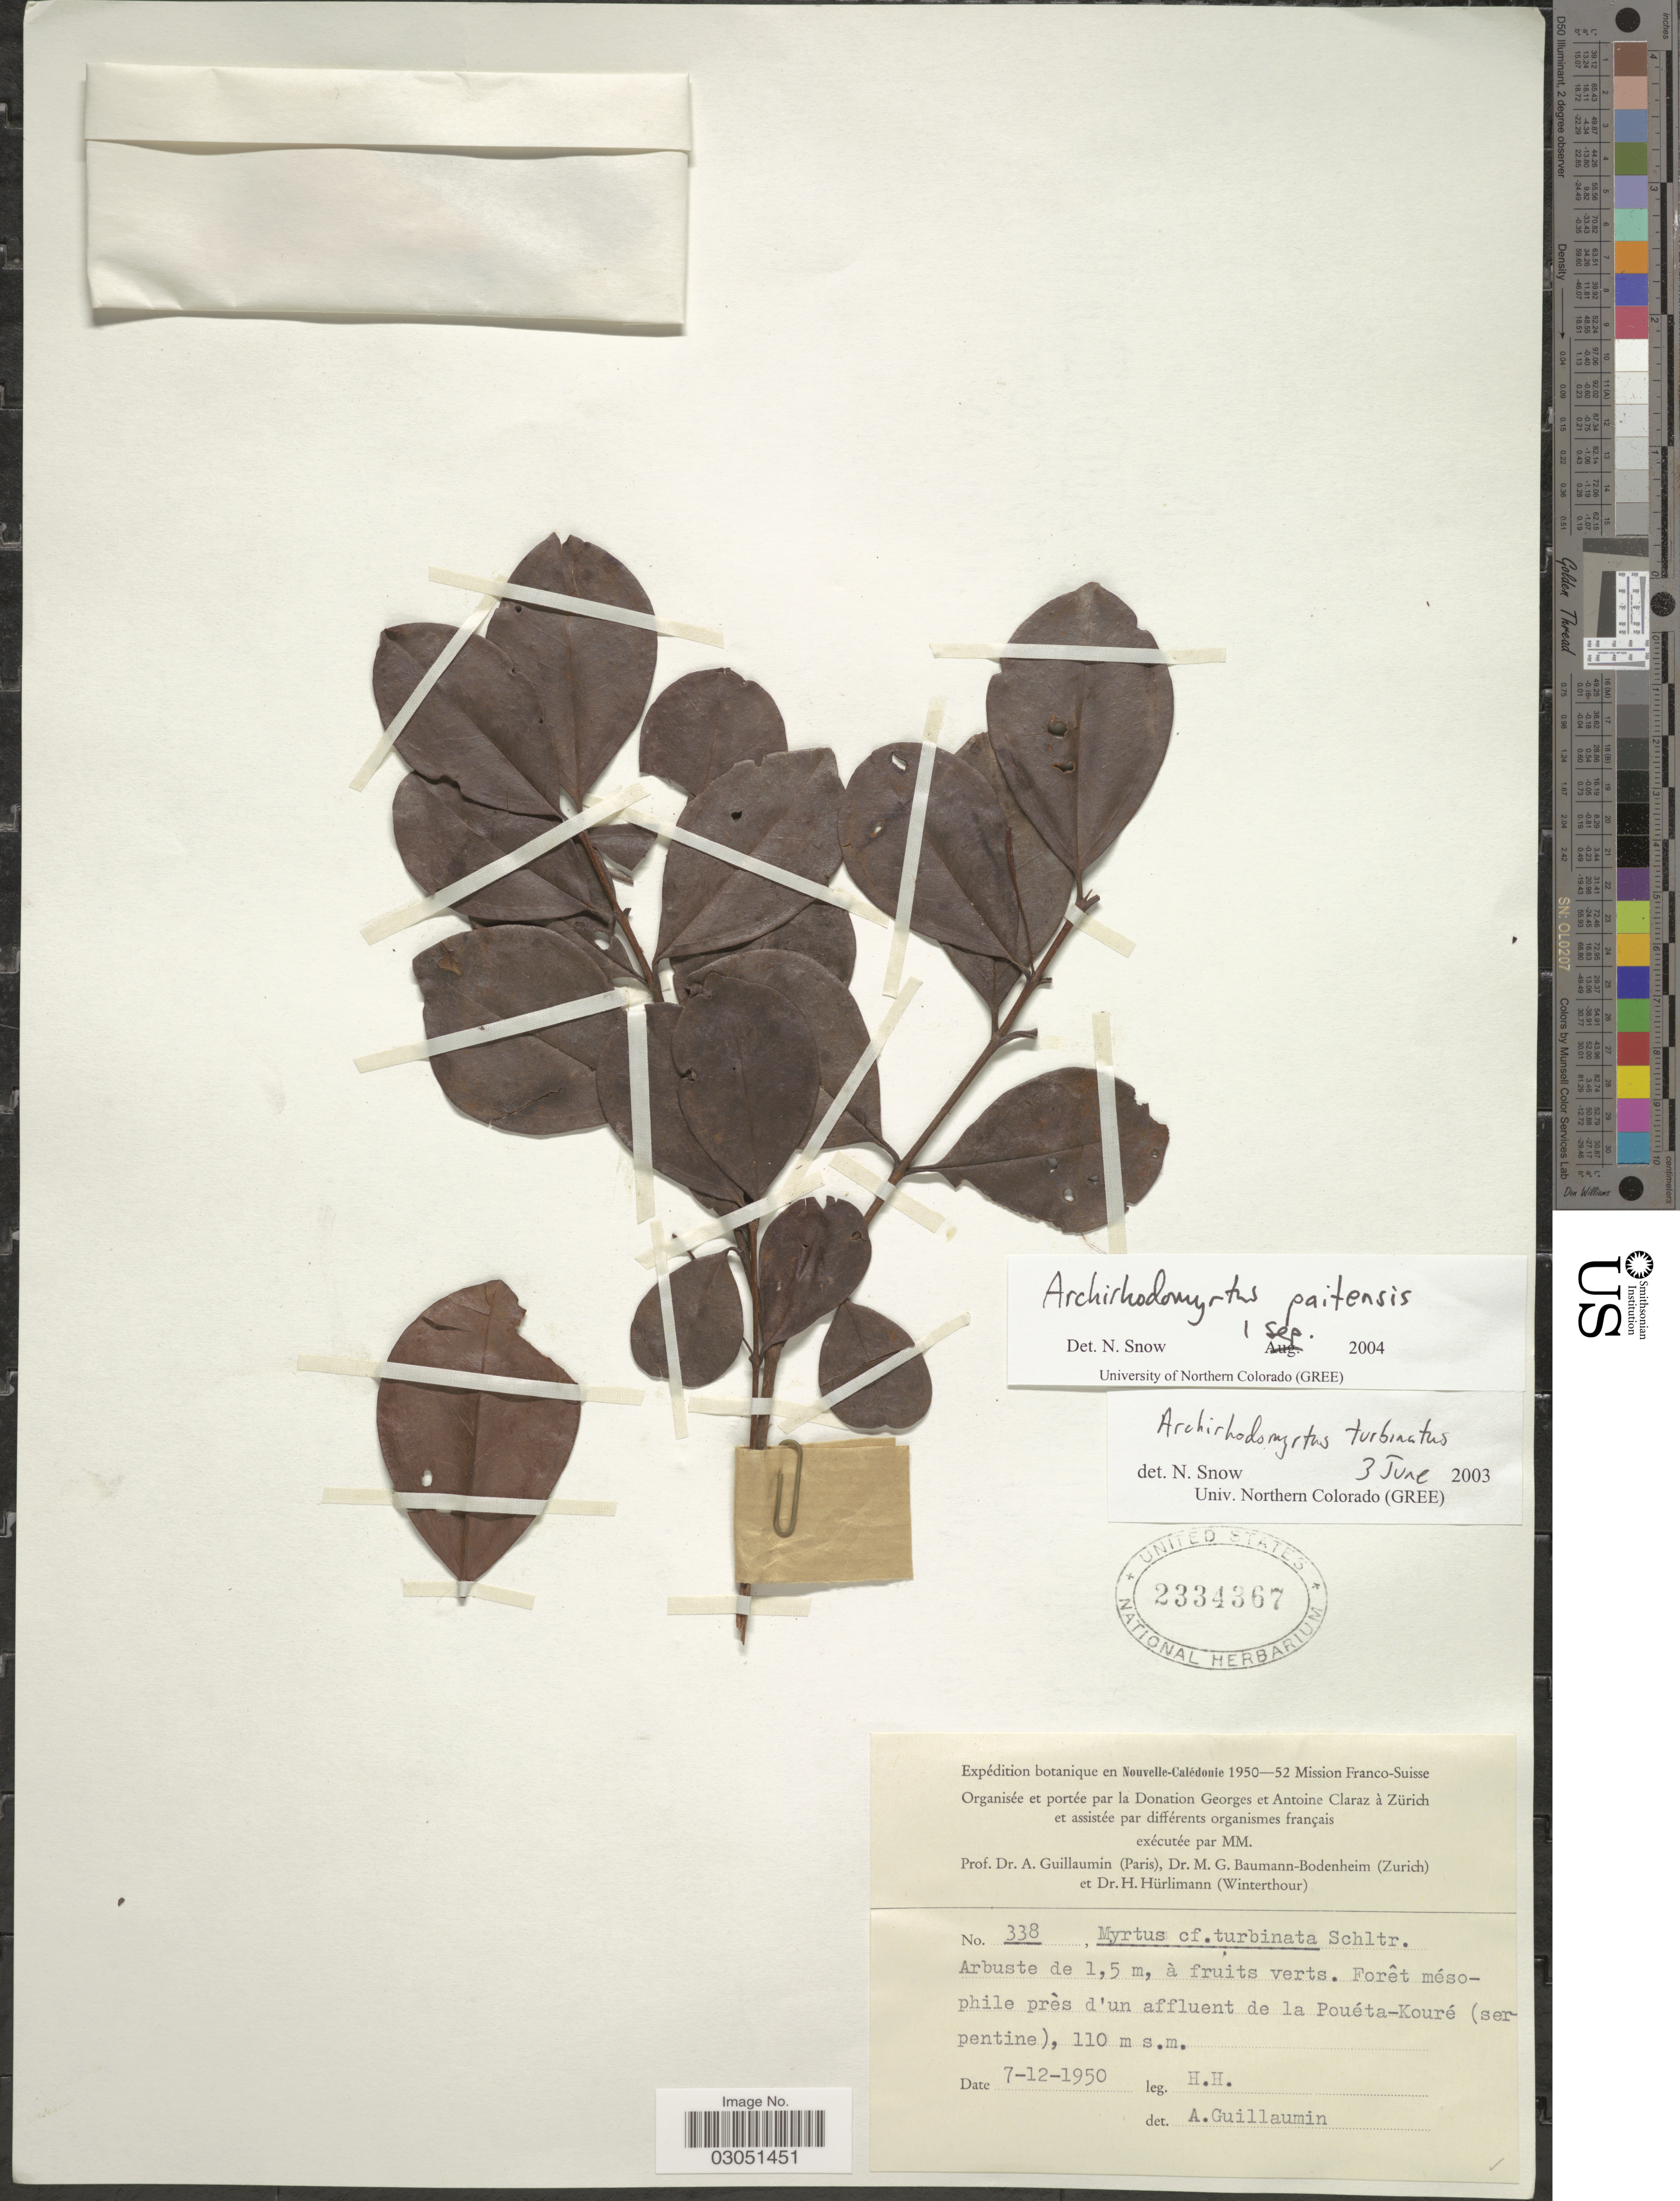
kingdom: Plantae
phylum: Tracheophyta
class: Magnoliopsida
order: Myrtales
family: Myrtaceae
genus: Archirhodomyrtus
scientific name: Archirhodomyrtus paitensis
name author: (Schltr.) Burret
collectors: H. Hürlimann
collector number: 338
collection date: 1950-12-07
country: New Caledonia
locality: Nouvelle-Calédonie, Forêt mésophile près d'un affluent de la Pouéta-Kouré (serpentine).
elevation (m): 110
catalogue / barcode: US 2334367